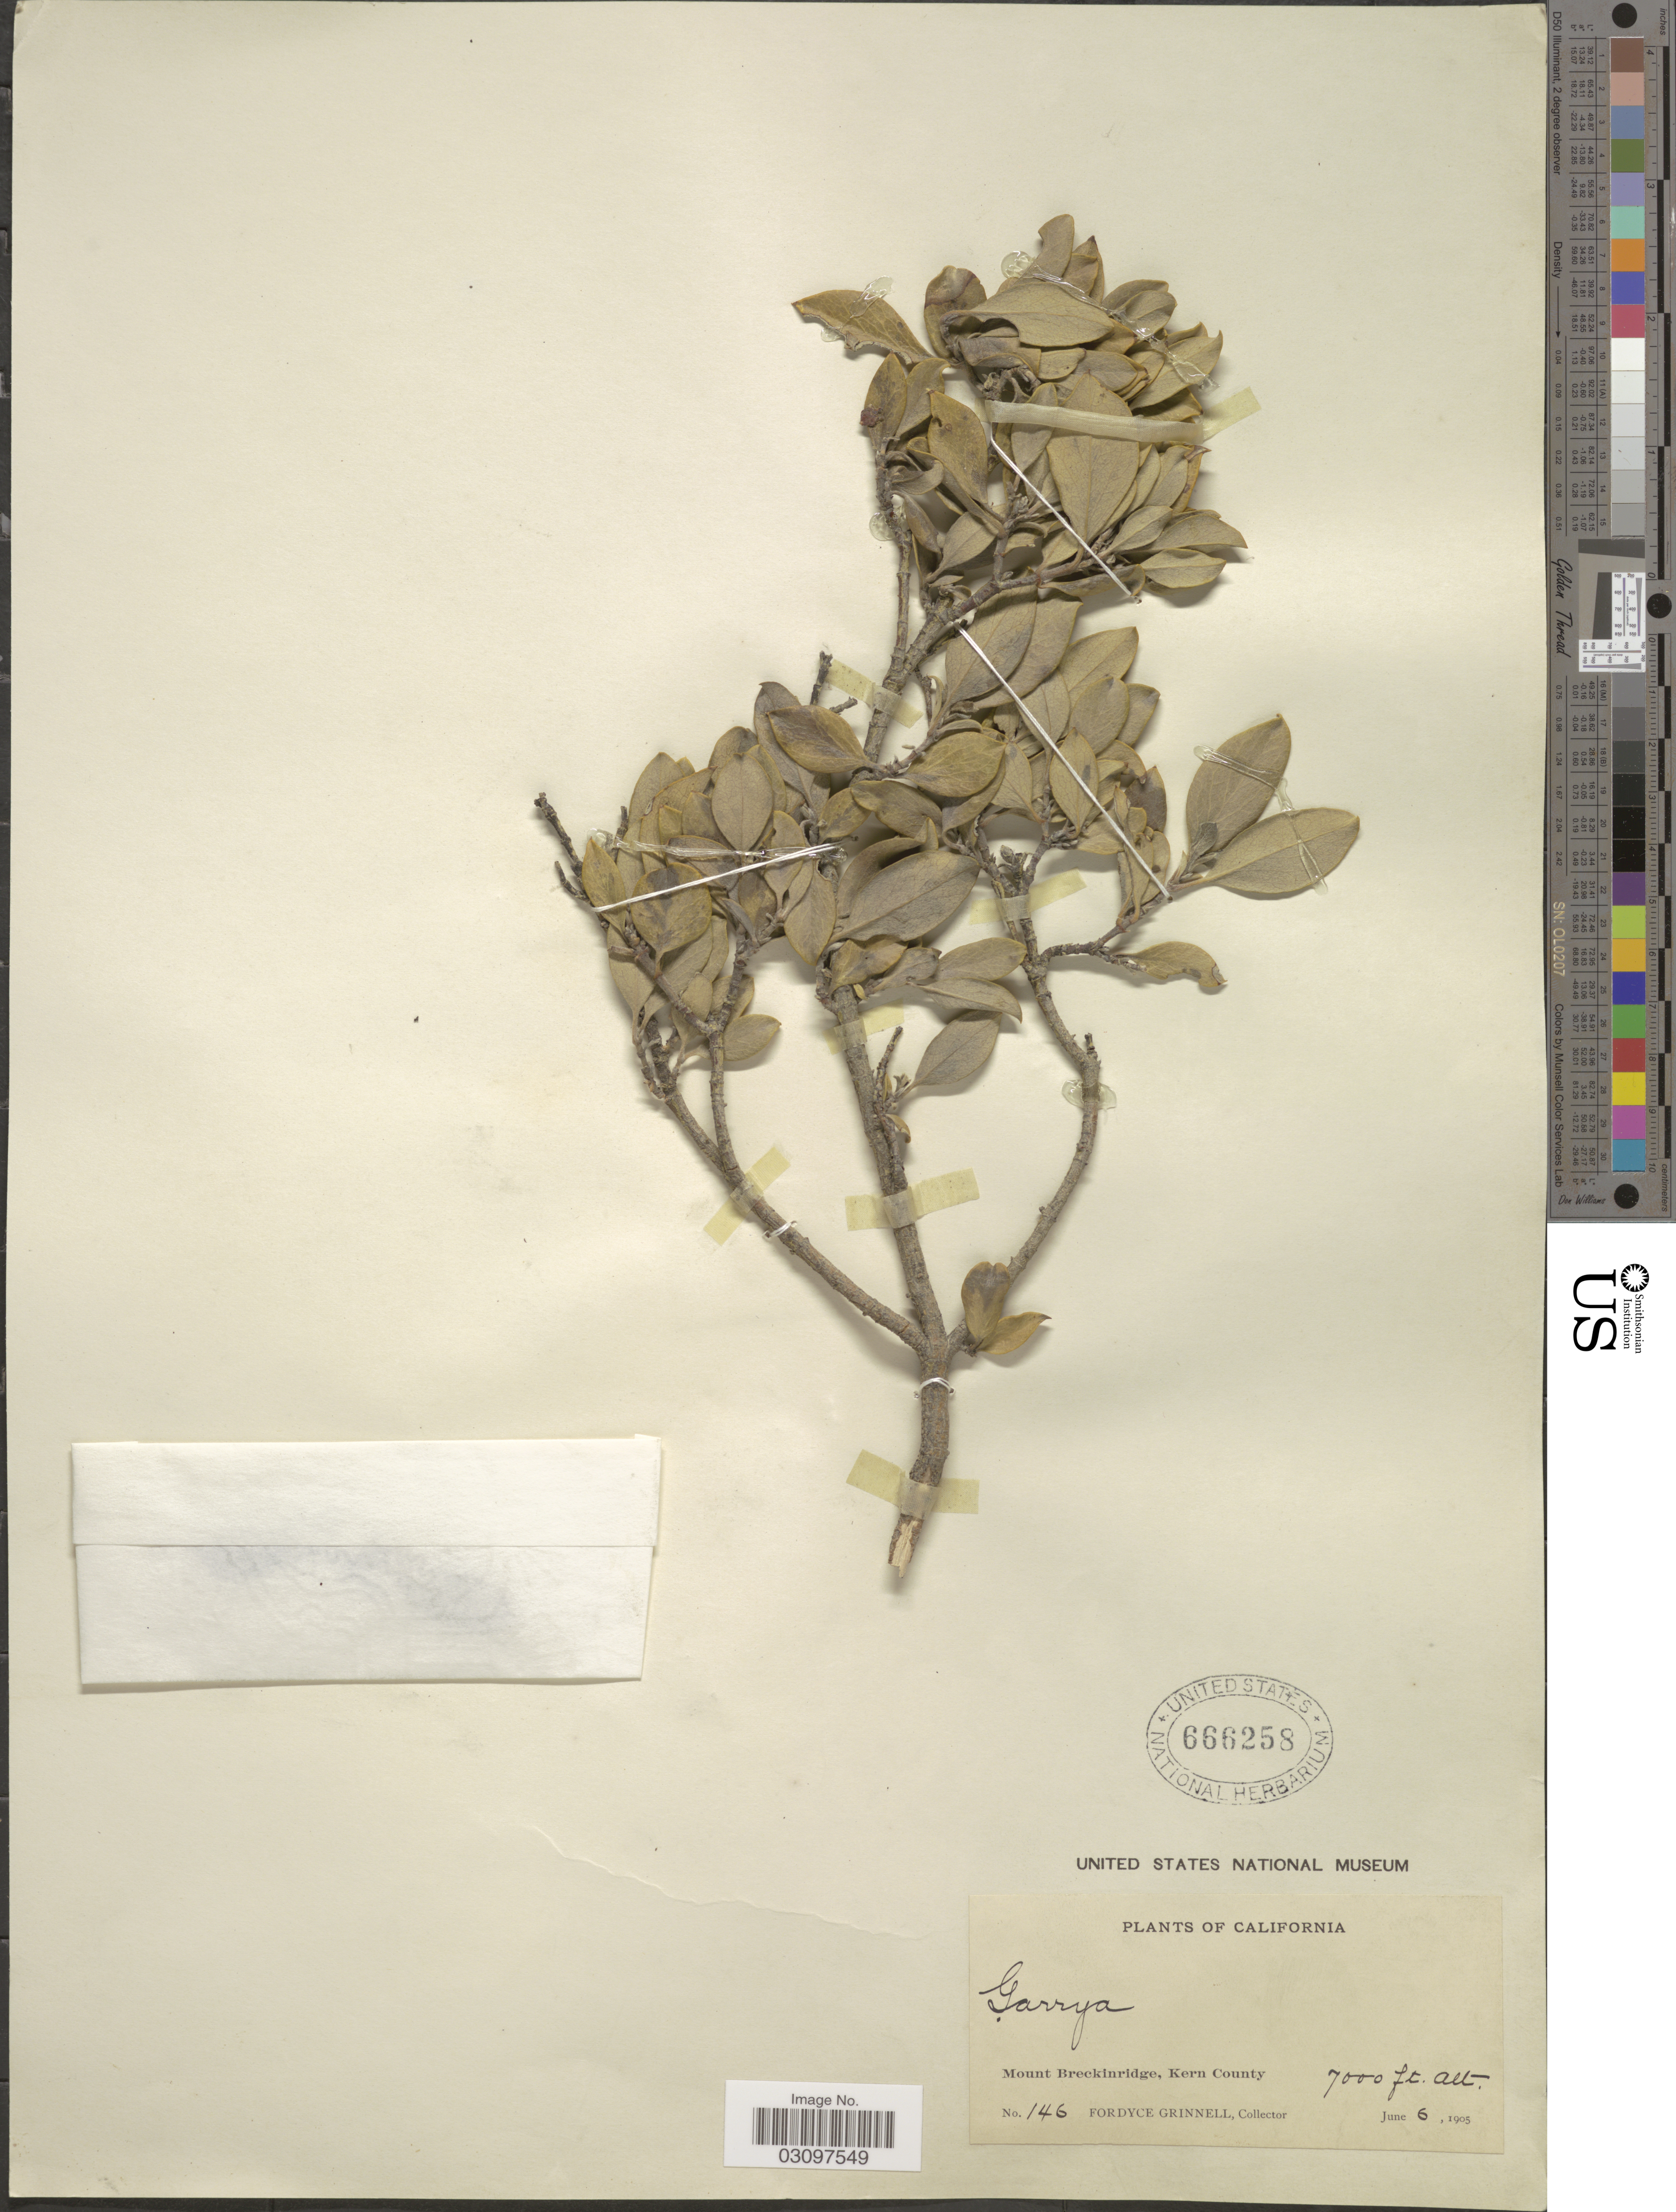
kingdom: Plantae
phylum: Tracheophyta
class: Magnoliopsida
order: Garryales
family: Garryaceae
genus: Garrya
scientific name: Garrya sp.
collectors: F. Grinnell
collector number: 146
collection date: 1905-06-06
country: United States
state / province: California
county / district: Kern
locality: Mount Breckenridge, Kern County.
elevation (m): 2134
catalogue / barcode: US 666258